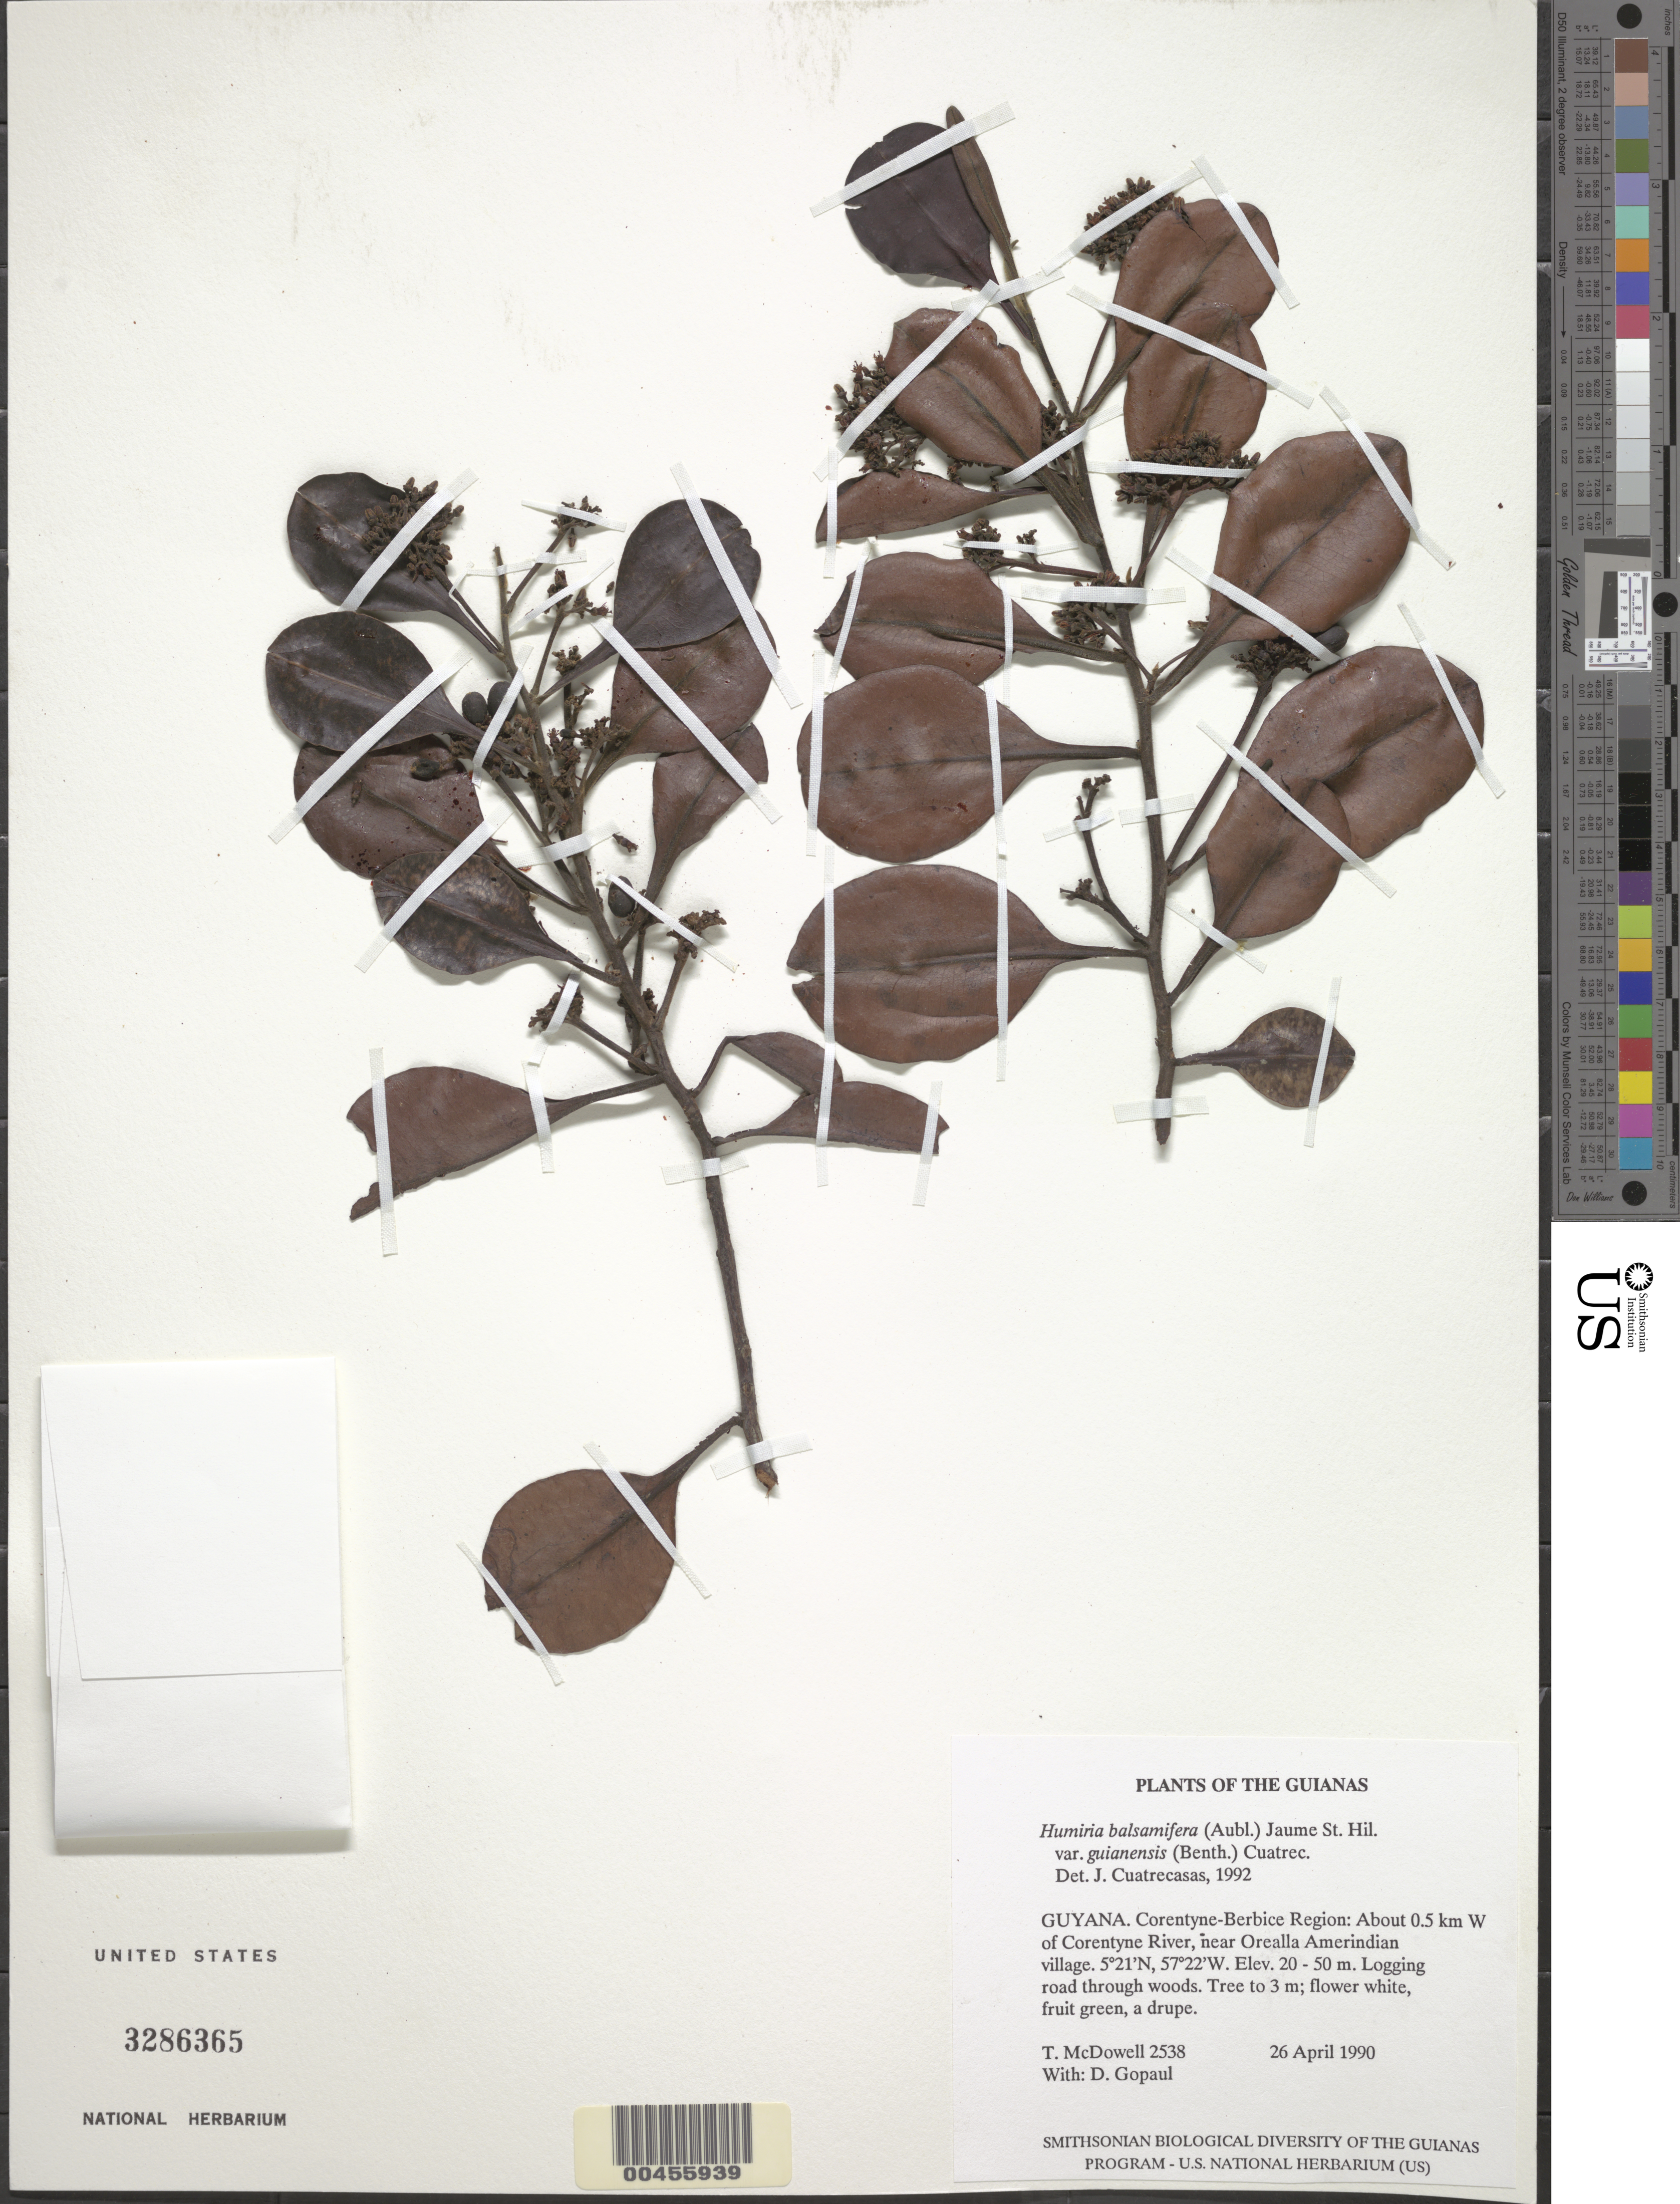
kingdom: Plantae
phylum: Tracheophyta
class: Magnoliopsida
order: Malpighiales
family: Humiriaceae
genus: Humiria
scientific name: Humiria balsamifera var. guianensis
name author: (Benth.) Cuatrec.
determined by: Cuatrecasas, J.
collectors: T. McDowell & D. Gopaul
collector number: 2538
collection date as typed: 26 April 1990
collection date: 1990-04-26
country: Guyana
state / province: E. Berbice-Corentyne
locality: About 0.5 km W of Corentyne River, near Orealla Amerindian village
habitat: Logging road through woods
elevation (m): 20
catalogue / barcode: US 3286365